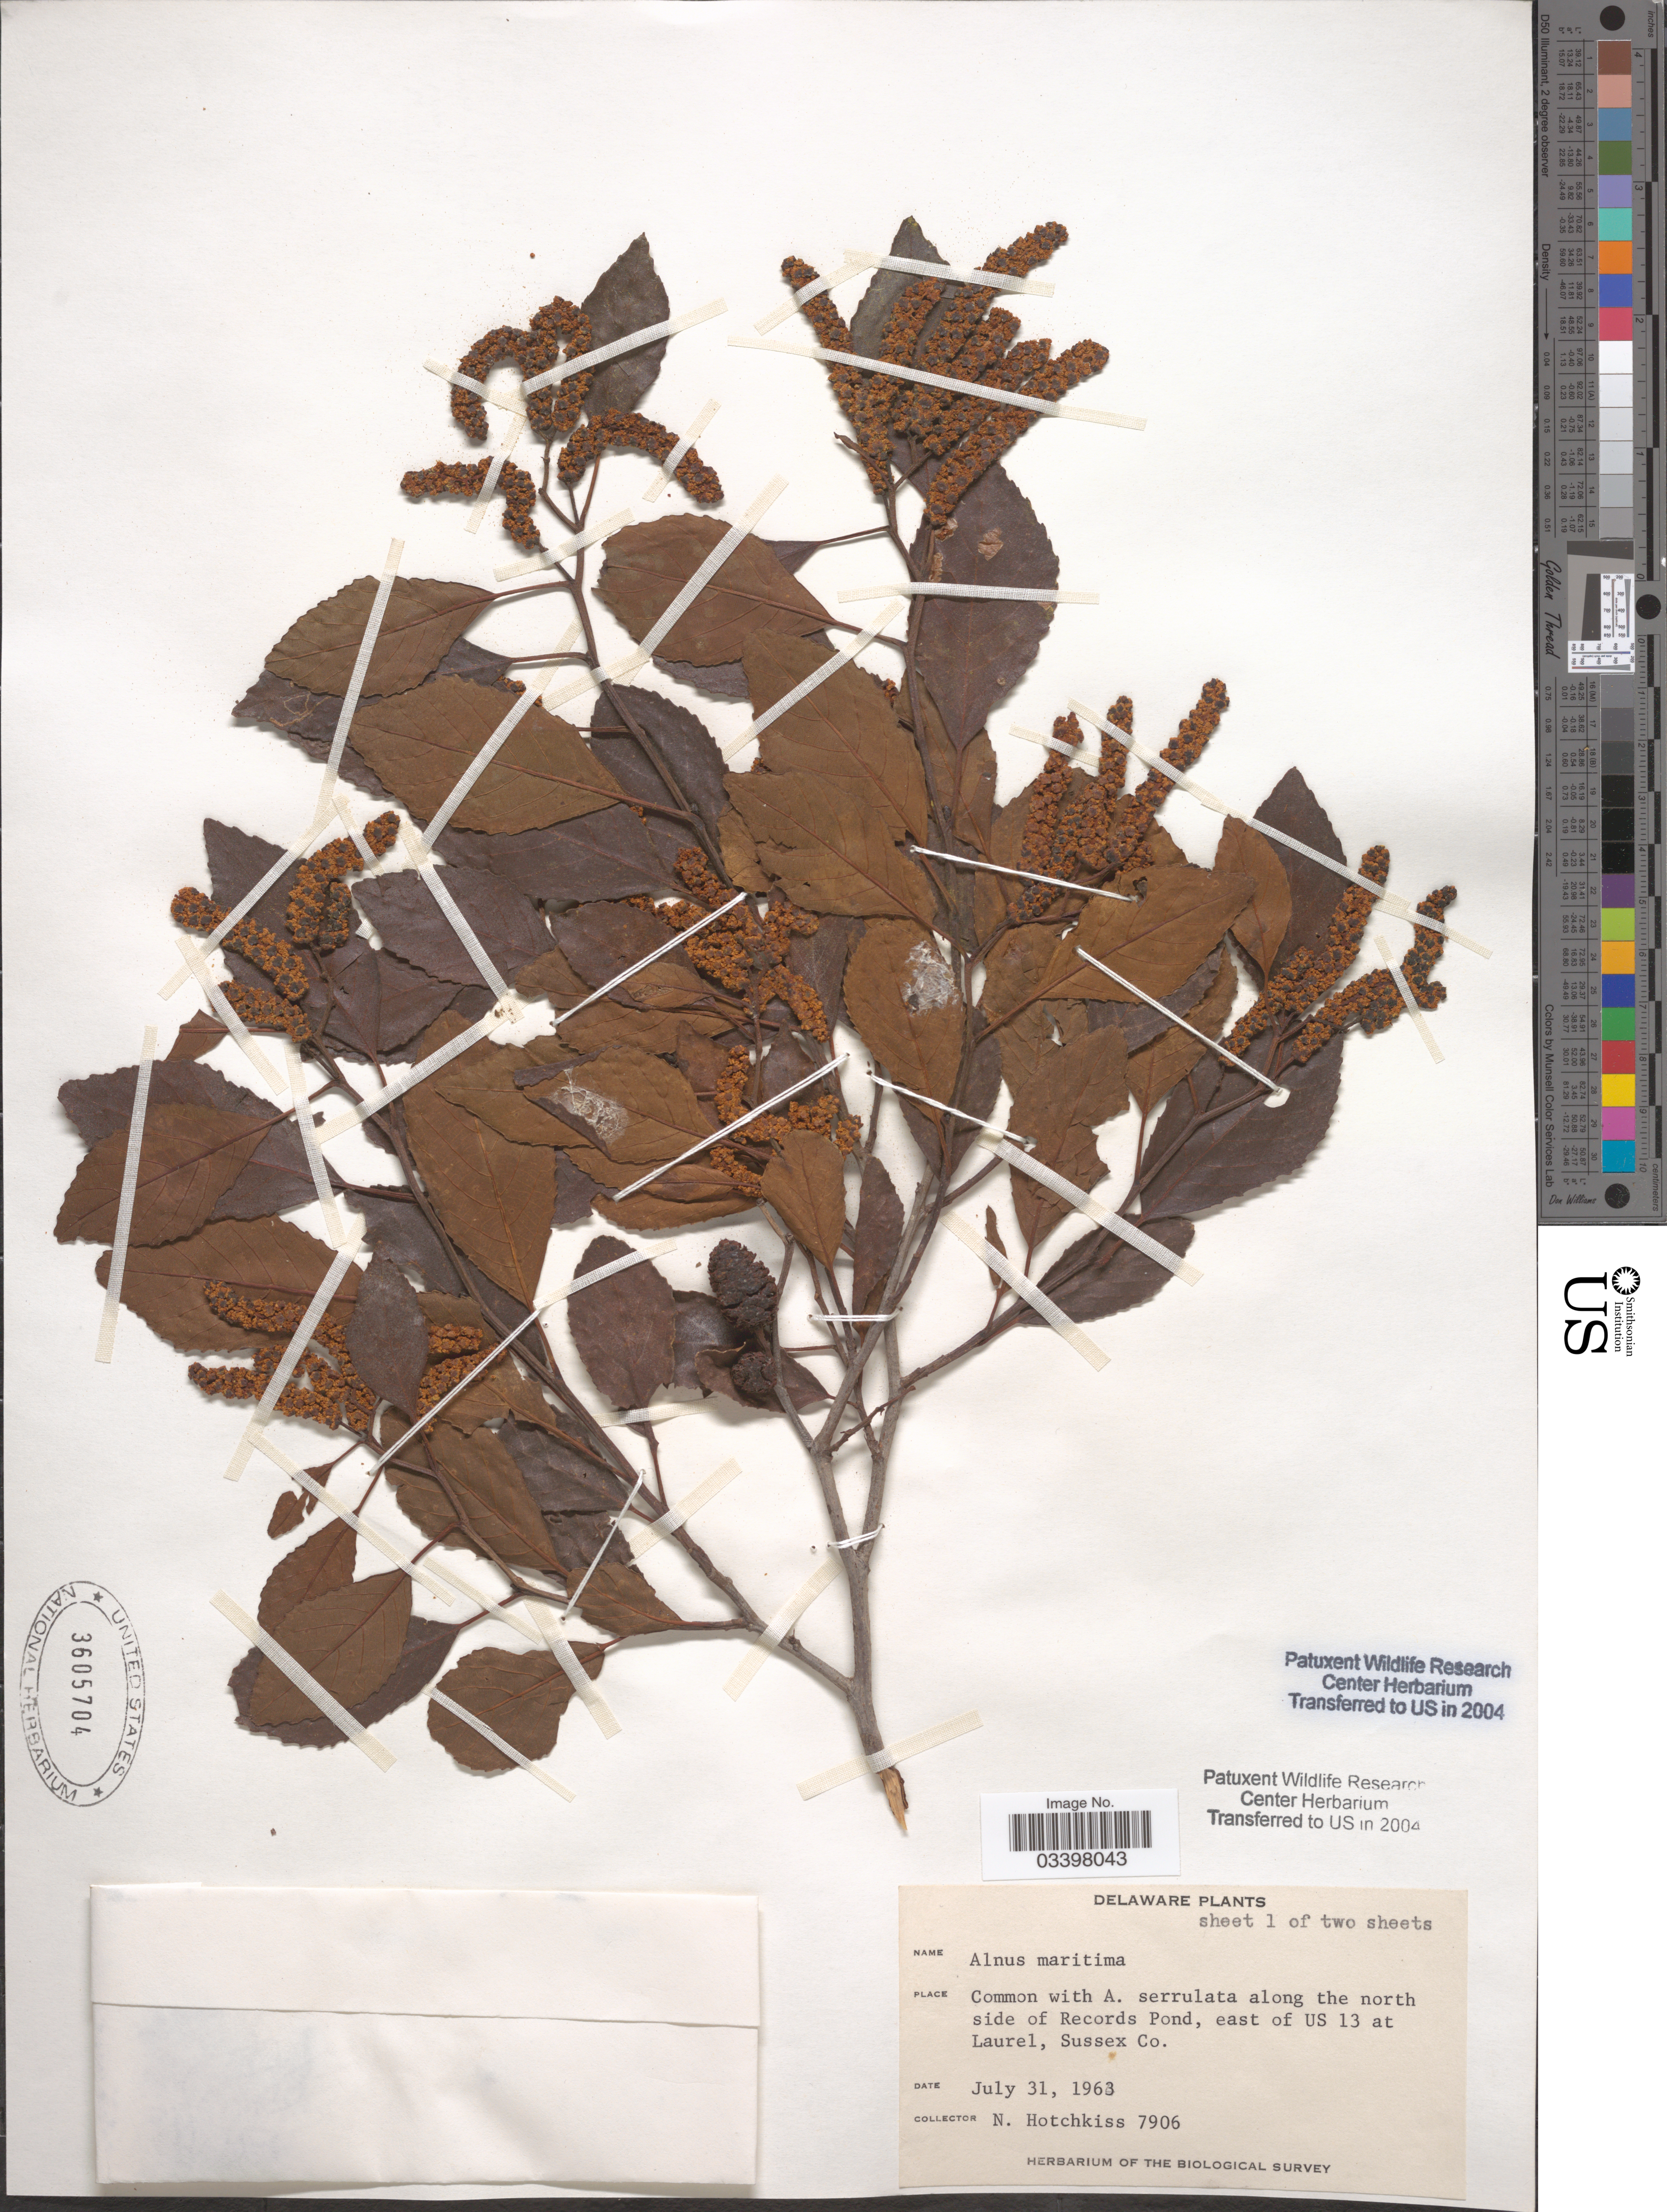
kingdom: Plantae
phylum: Tracheophyta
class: Magnoliopsida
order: Fagales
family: Betulaceae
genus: Alnus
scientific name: Alnus maritima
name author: (Marshall) Muhl. ex Nutt.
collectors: N. Hotchkiss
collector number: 7906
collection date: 1963-07-31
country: United States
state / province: Delaware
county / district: Sussex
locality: Along the north side of Records Pond, east of US 13 at Laurel, Sussex Co.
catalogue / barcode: US 3605704